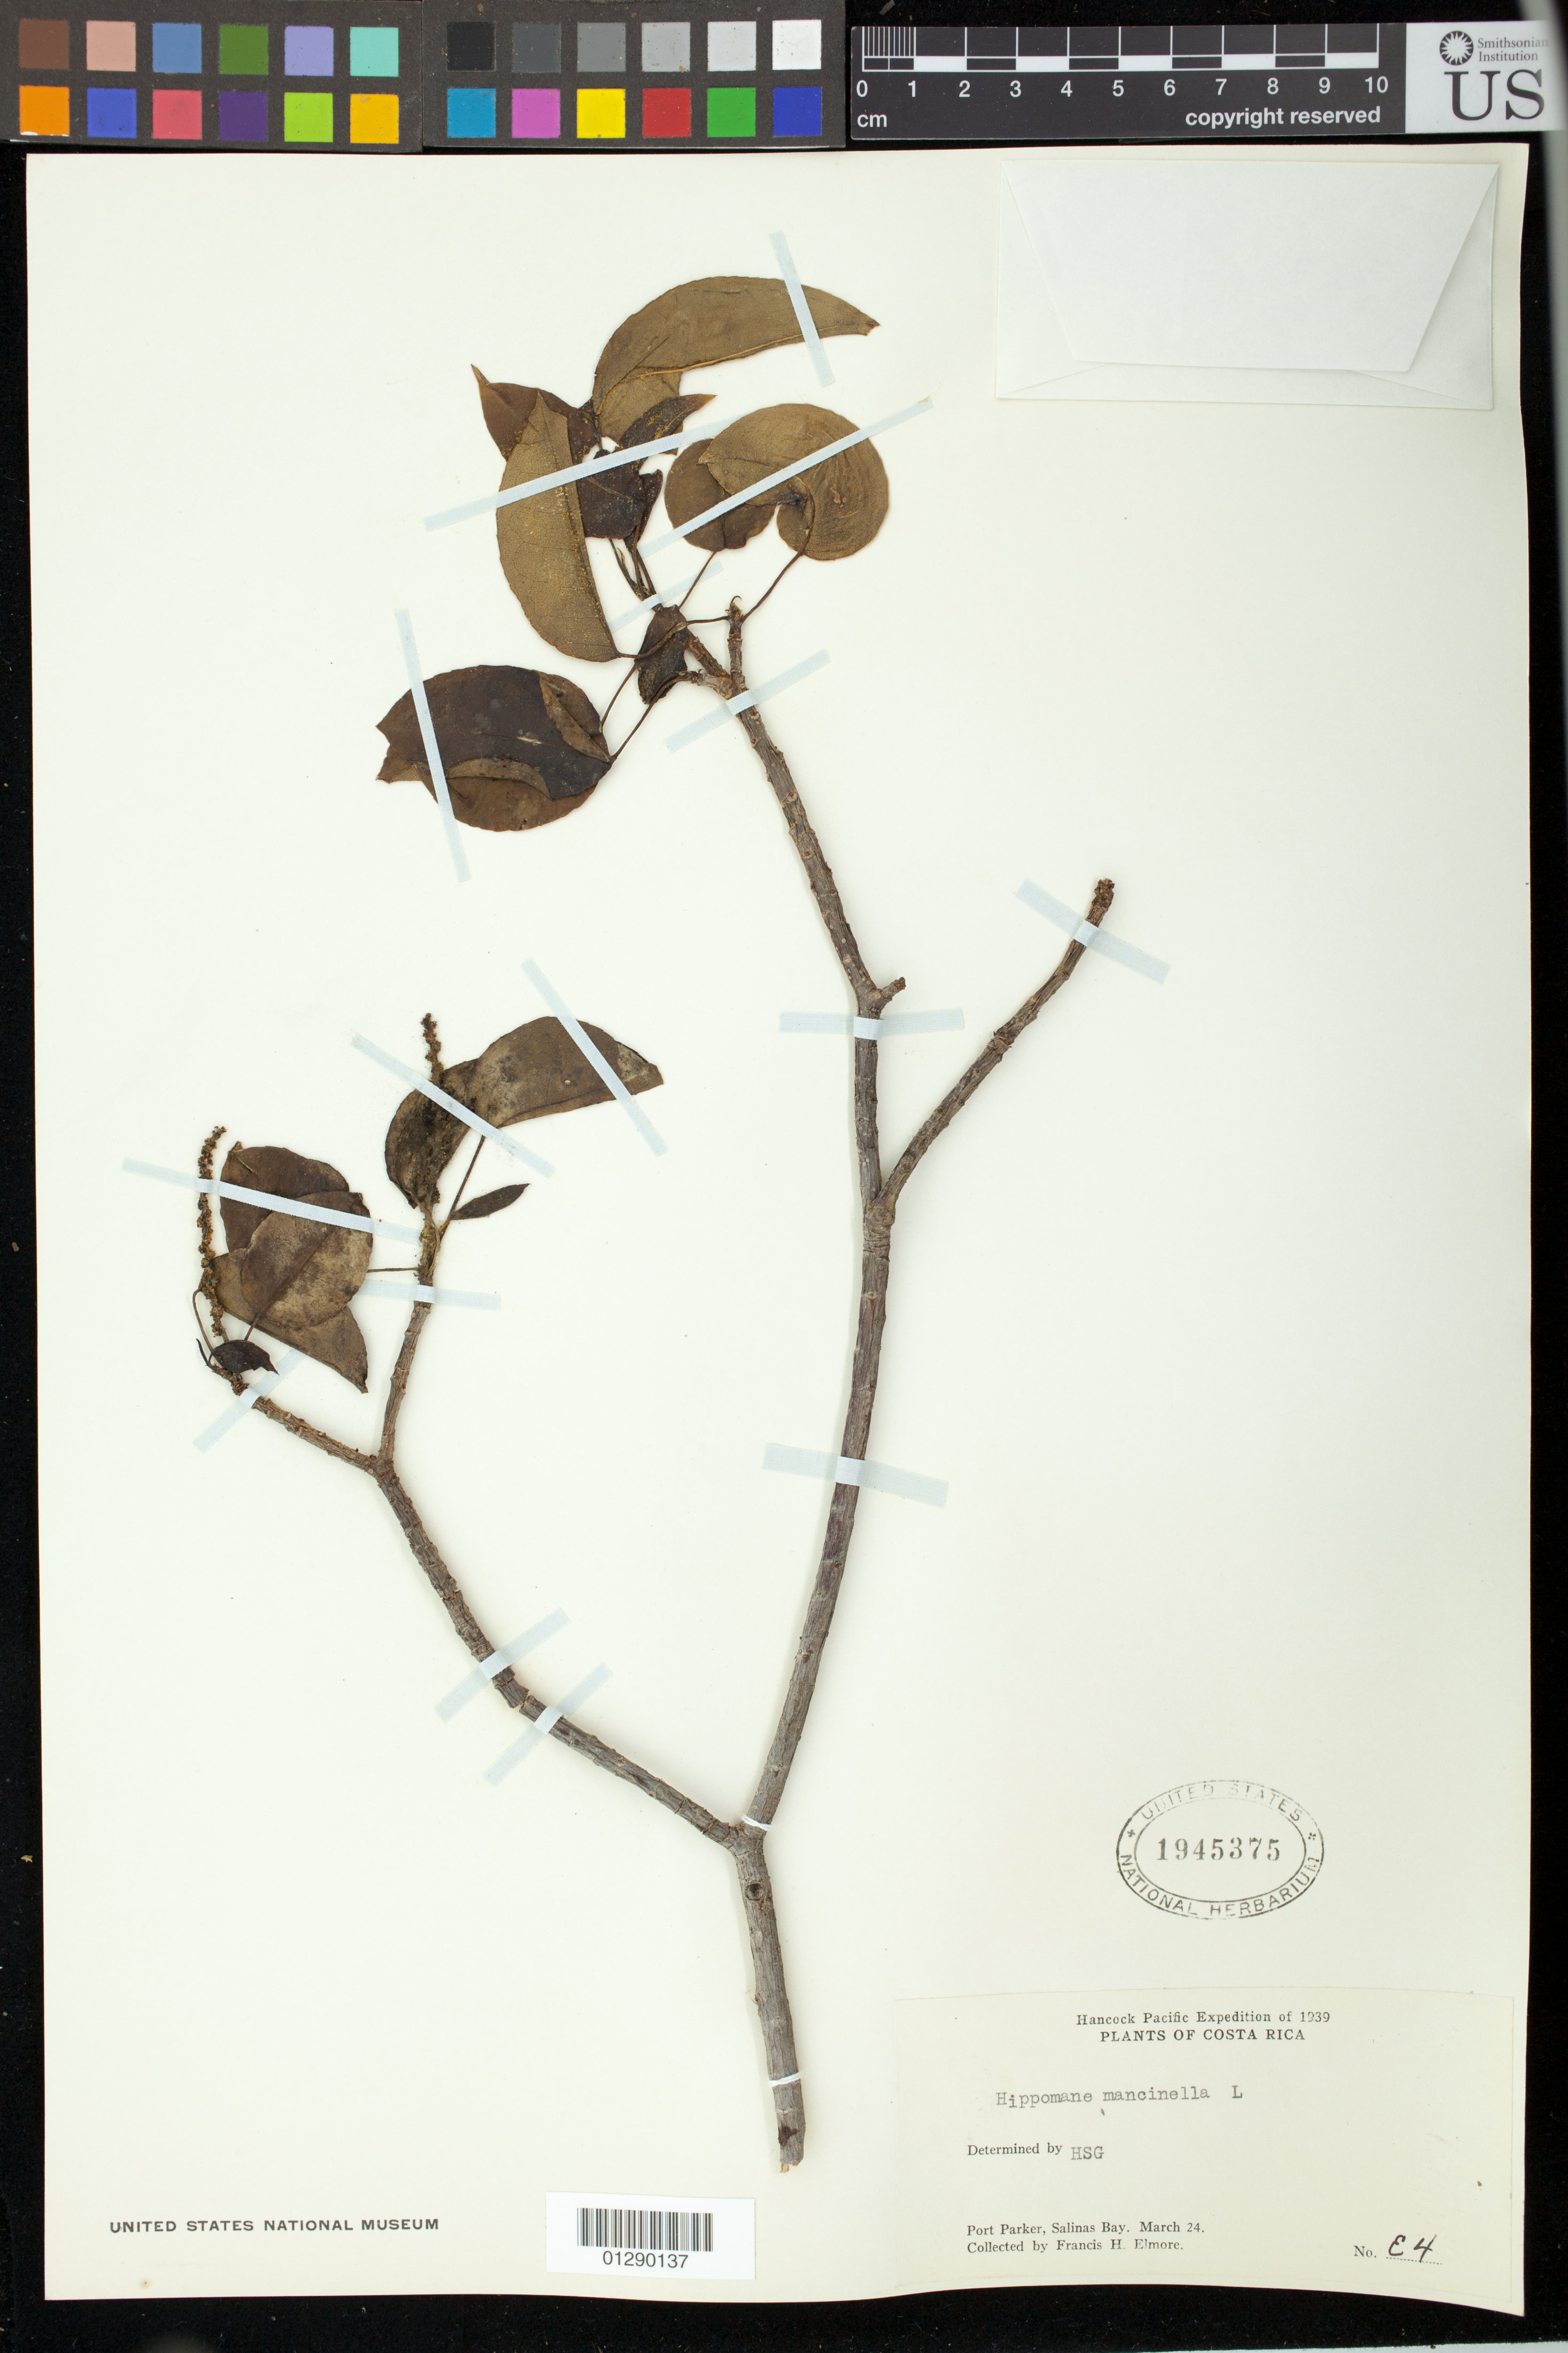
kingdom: Plantae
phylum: Tracheophyta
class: Magnoliopsida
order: Malpighiales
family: Euphorbiaceae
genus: Hippomane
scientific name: Hippomane mancinella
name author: L.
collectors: F. H. Elmore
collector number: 34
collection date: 1939-03-24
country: Costa Rica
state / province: Guanacaste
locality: Port Parker, Salinas Bay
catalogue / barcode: US 1945375